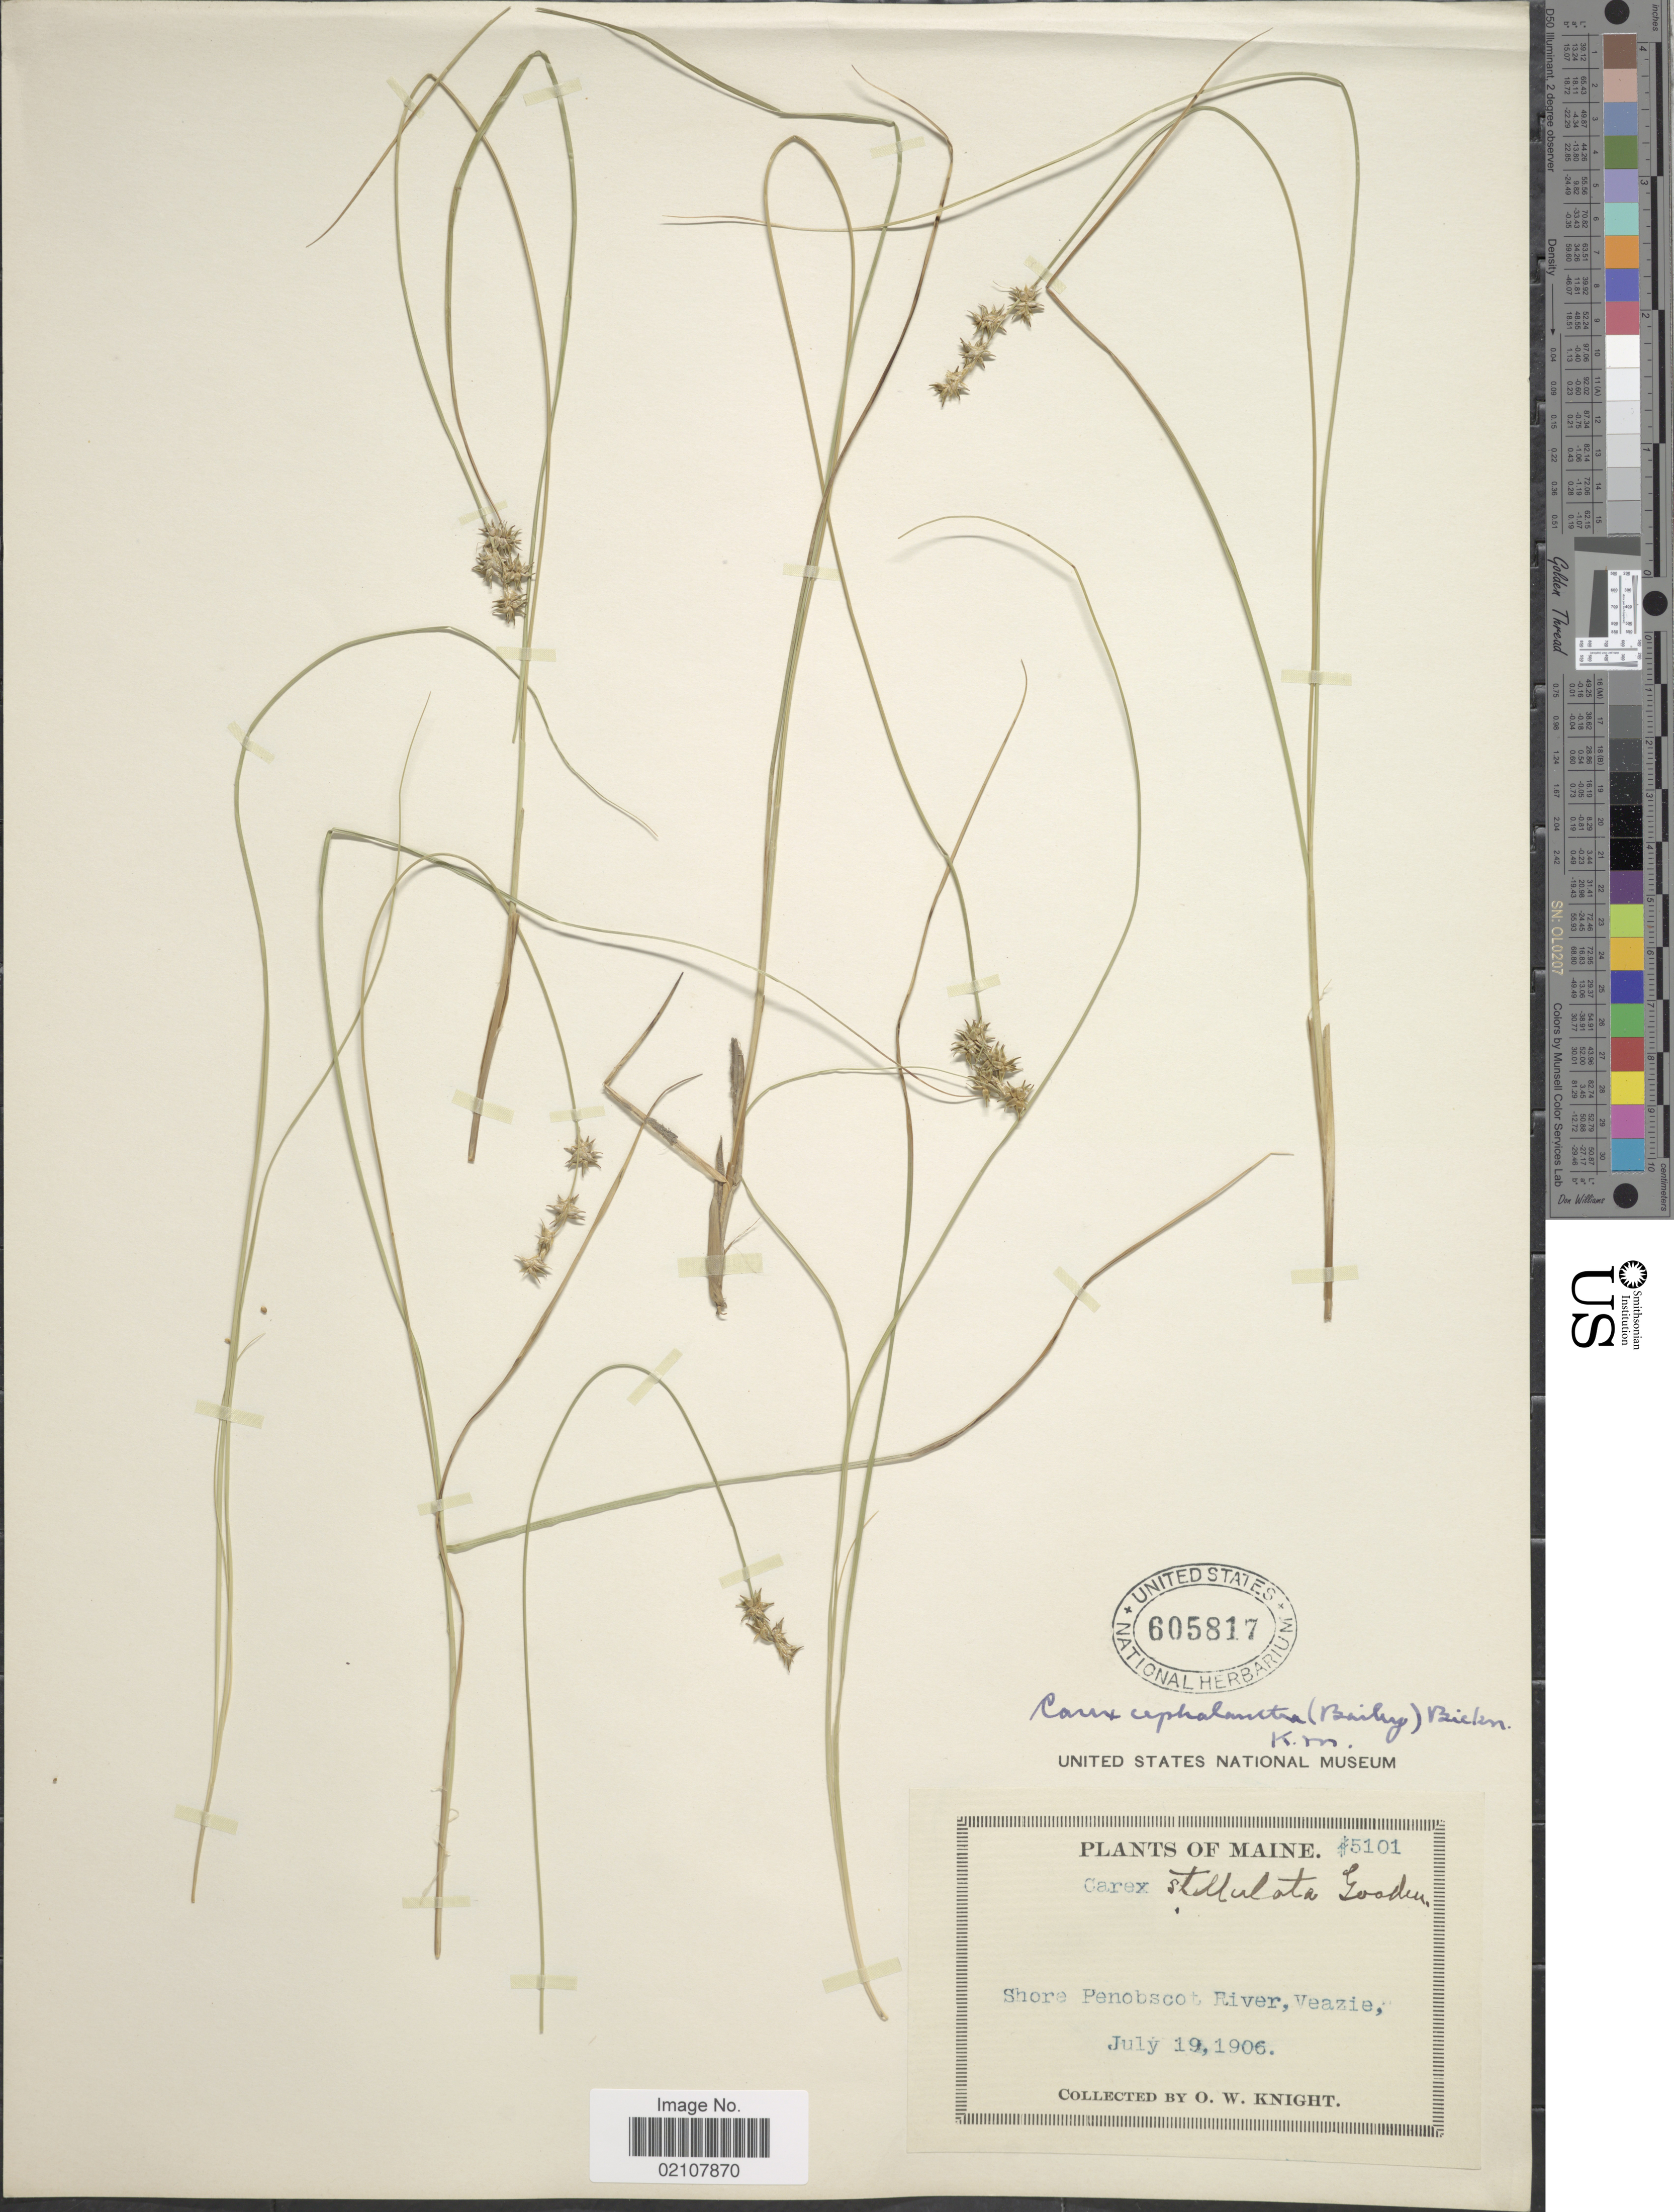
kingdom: Plantae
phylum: Tracheophyta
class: Liliopsida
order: Poales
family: Cyperaceae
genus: Carex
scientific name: Carex echinata subsp. echinata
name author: Murray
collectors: O. Knight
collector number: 5101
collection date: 1906-07-19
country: United States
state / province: Maine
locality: Shore Penobscot River, Veazie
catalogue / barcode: US 605817